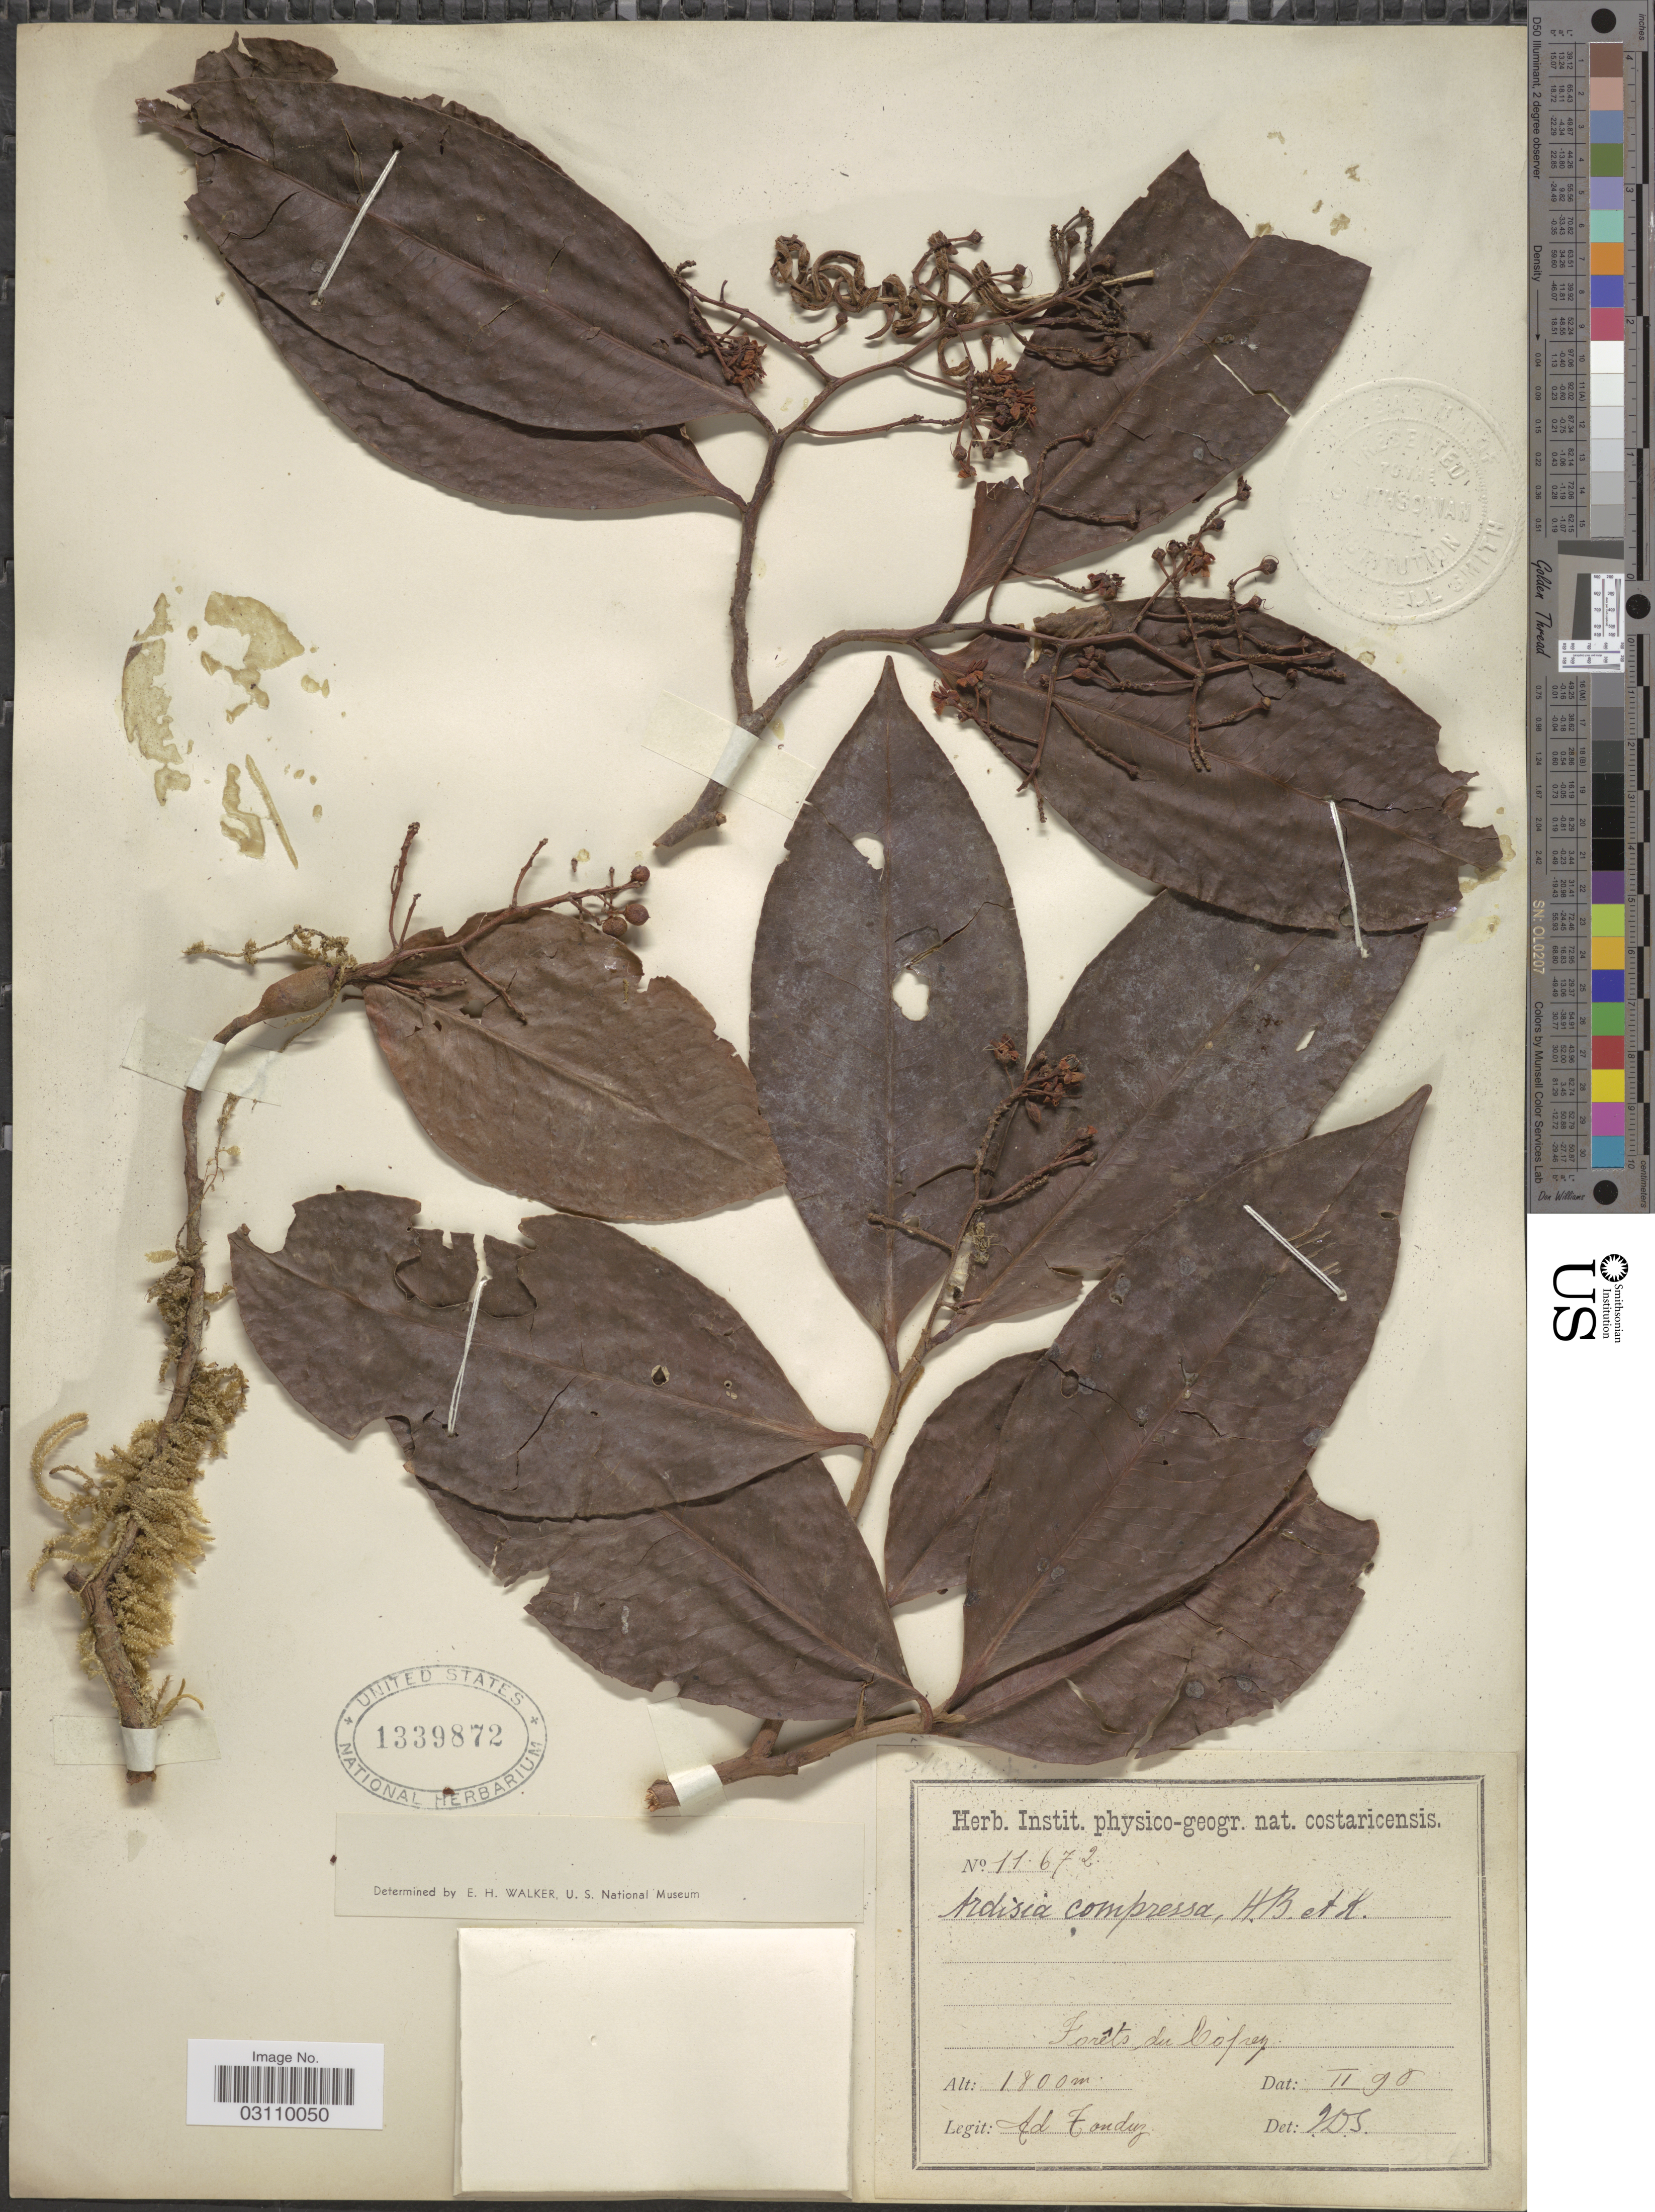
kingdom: Plantae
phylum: Tracheophyta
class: Magnoliopsida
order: Ericales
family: Primulaceae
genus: Ardisia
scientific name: Ardisia compressa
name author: Kunth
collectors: A. Tonduz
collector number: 11672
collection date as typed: Transcribed d/m/y: /2/90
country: Costa Rica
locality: Forêts du Cofrey.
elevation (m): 1800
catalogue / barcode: US 1339872